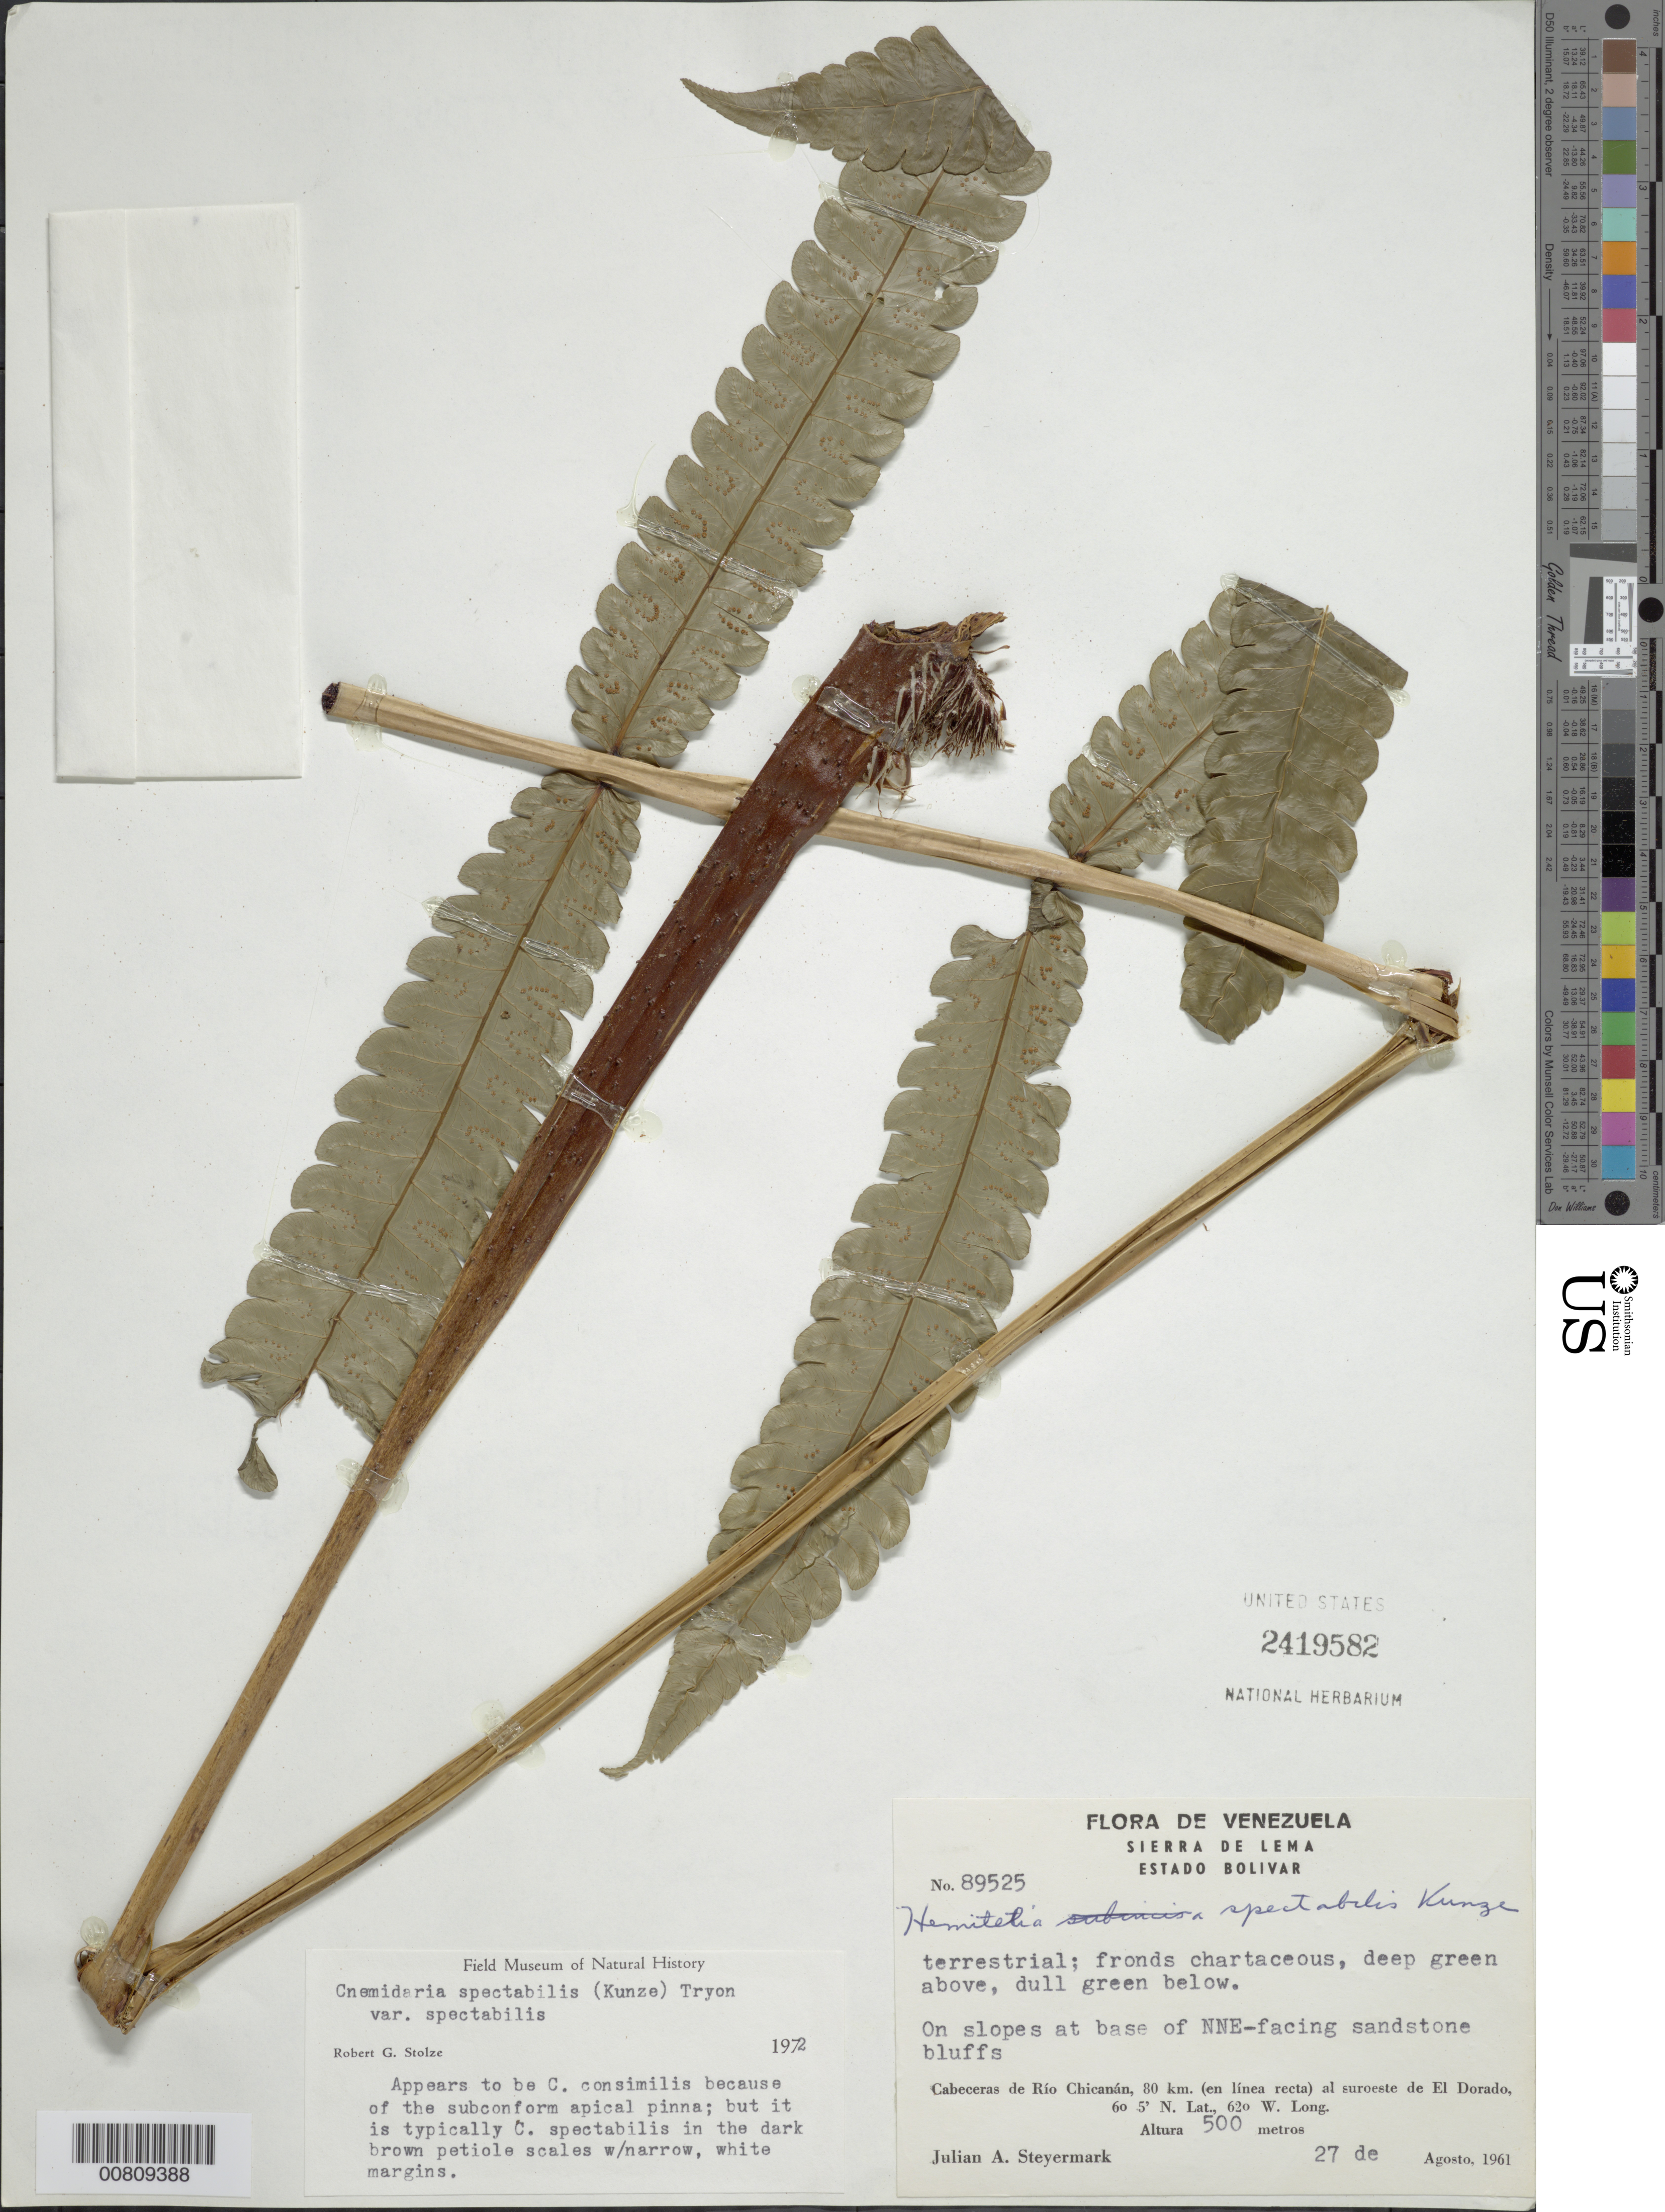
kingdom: Plantae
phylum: Tracheophyta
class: Polypodiopsida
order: Cyatheales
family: Cyatheaceae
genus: Cyathea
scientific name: Cyathea spectabilis var. spectabilis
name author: (Kunze) Domin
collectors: J. Steyermark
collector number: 89525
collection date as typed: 27-Aug-61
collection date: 1961-08-27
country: Venezuela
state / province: Bolívar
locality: Sierra de Lema, Cabeceras de Río Chicanán, 80 km in straight line to SW of El Dorado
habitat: Slopes at base of NNE-facing sandstone bluffs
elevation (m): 500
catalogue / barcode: US 2419582